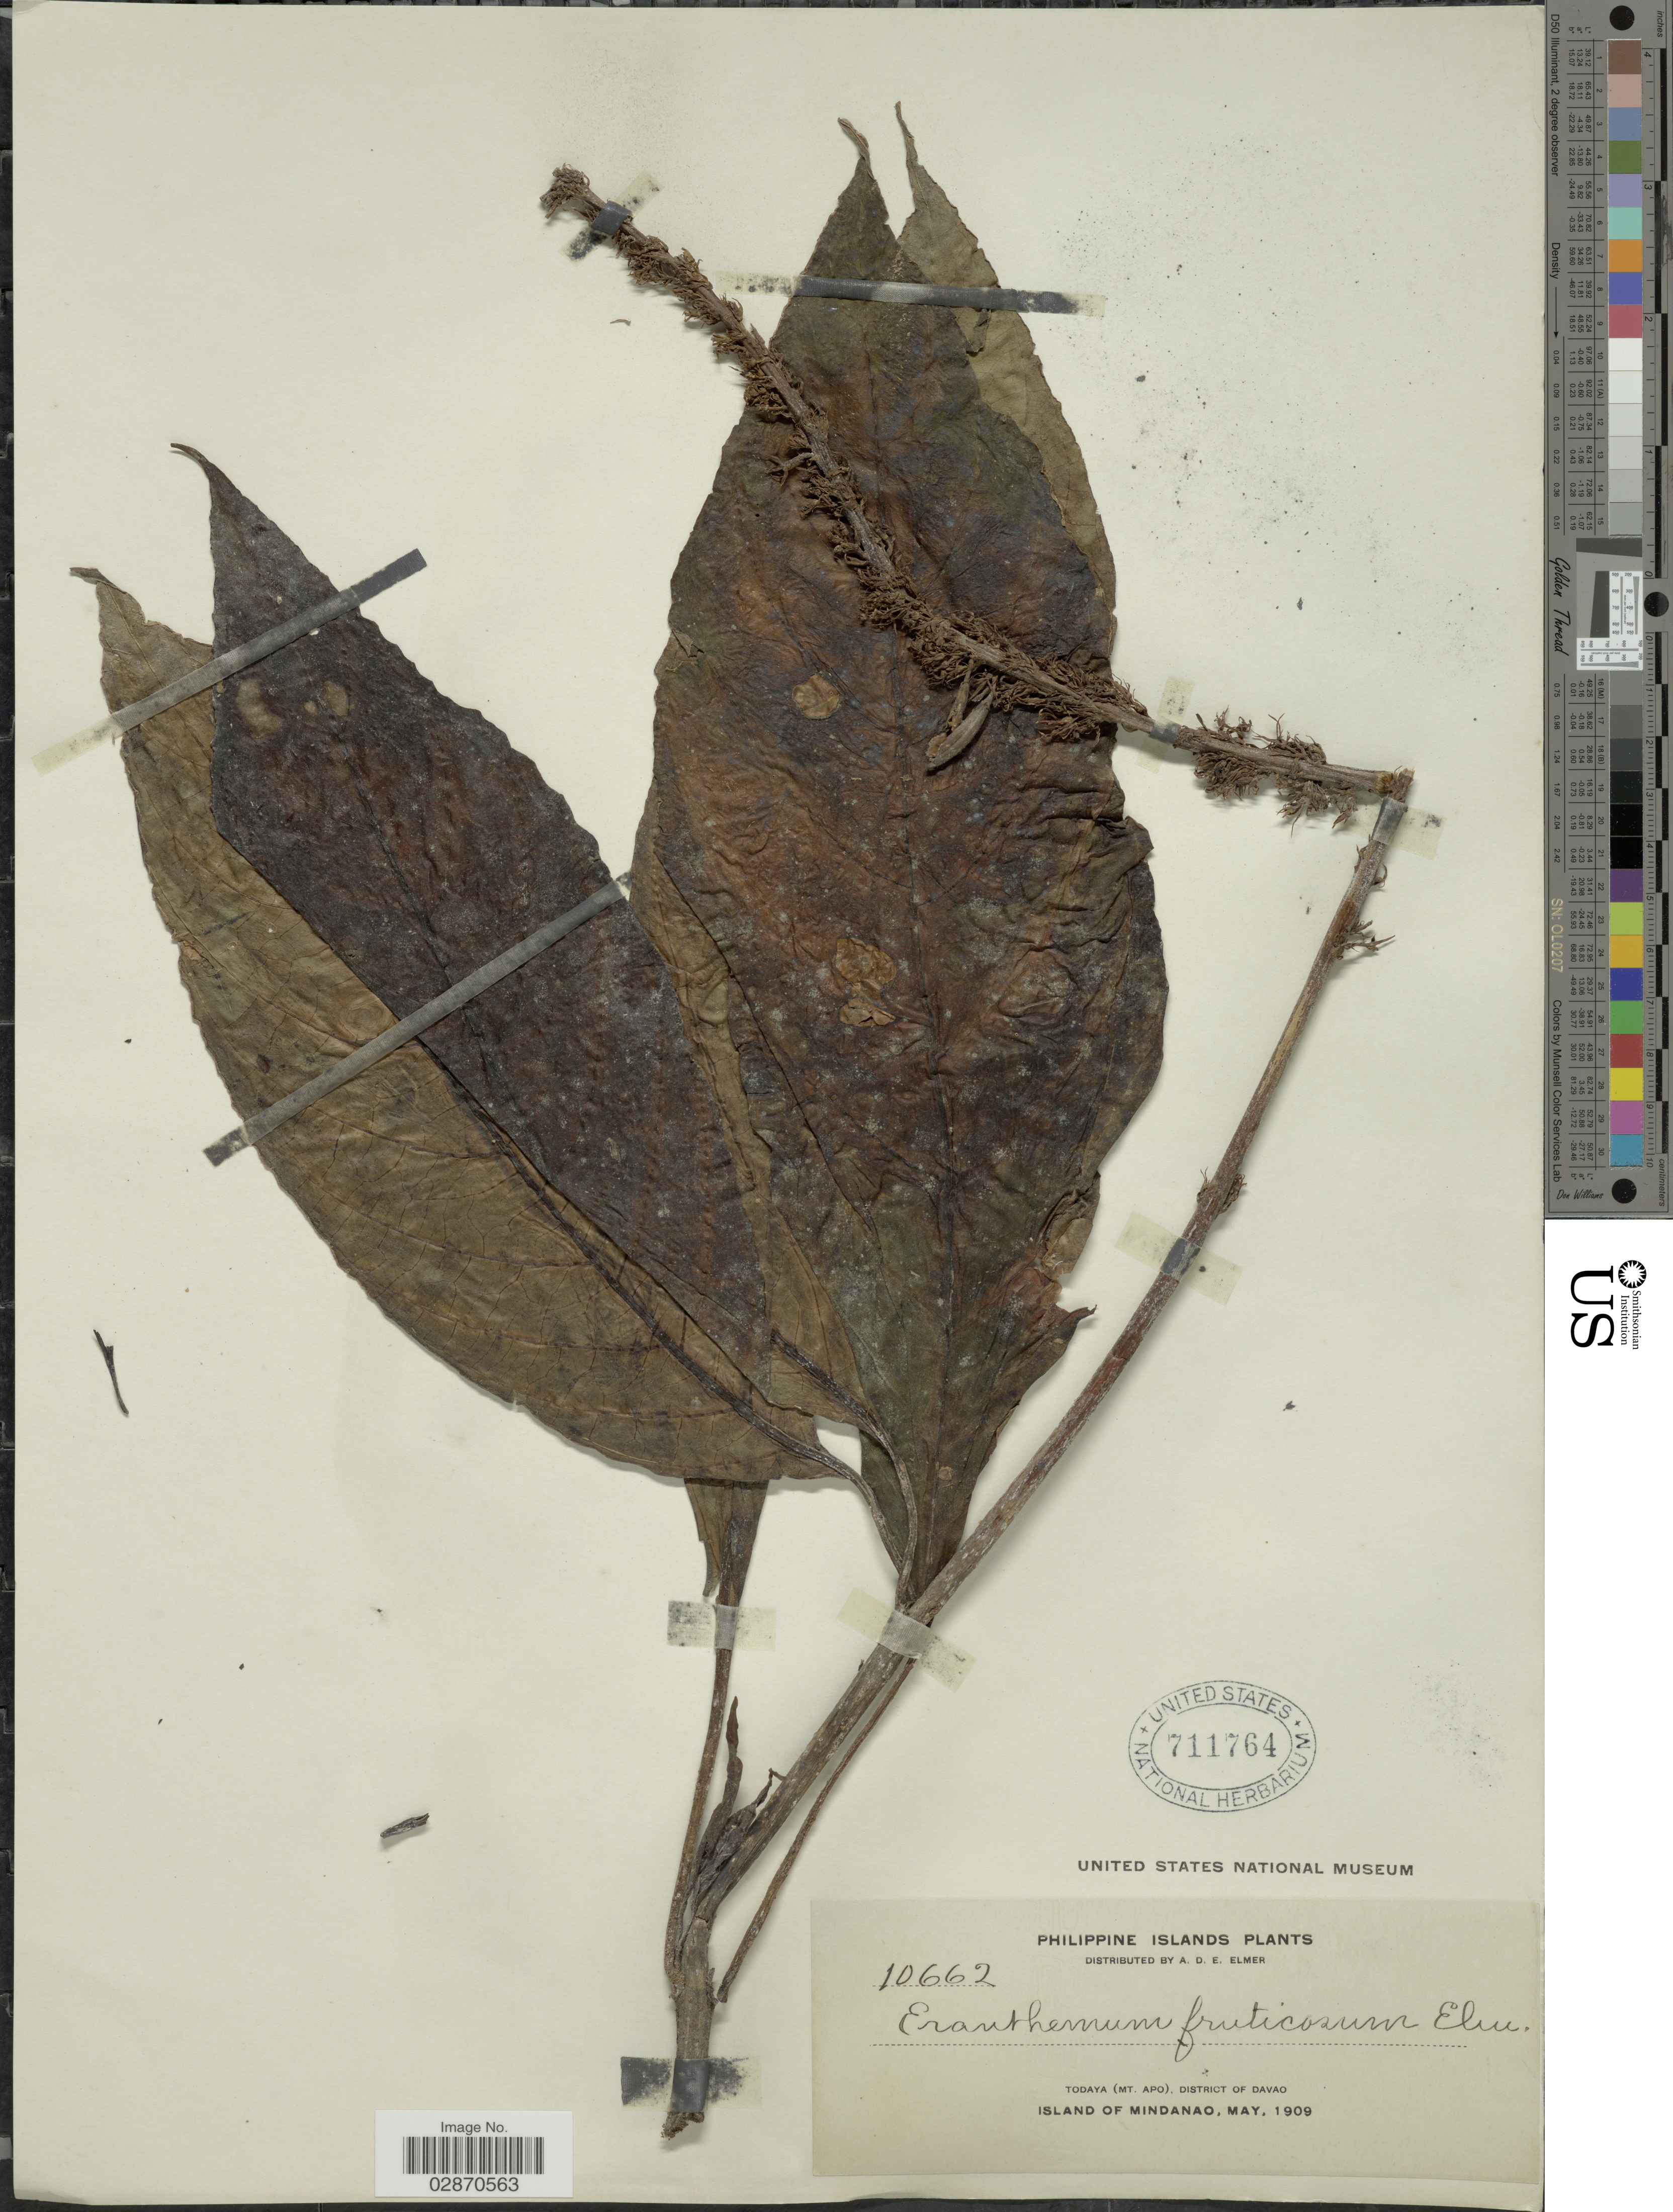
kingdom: Plantae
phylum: Tracheophyta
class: Magnoliopsida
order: Lamiales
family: Acanthaceae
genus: Pseuderanthemum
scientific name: Pseuderanthemum latifolium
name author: (Vahl) B. Hansen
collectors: A. D. E. Elmer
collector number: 10662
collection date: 1909-05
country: Philippines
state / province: Davao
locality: Philippine Islands. Todaya (Mt. Apo), District of Davao. Island of Mindanao.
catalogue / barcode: US 711764